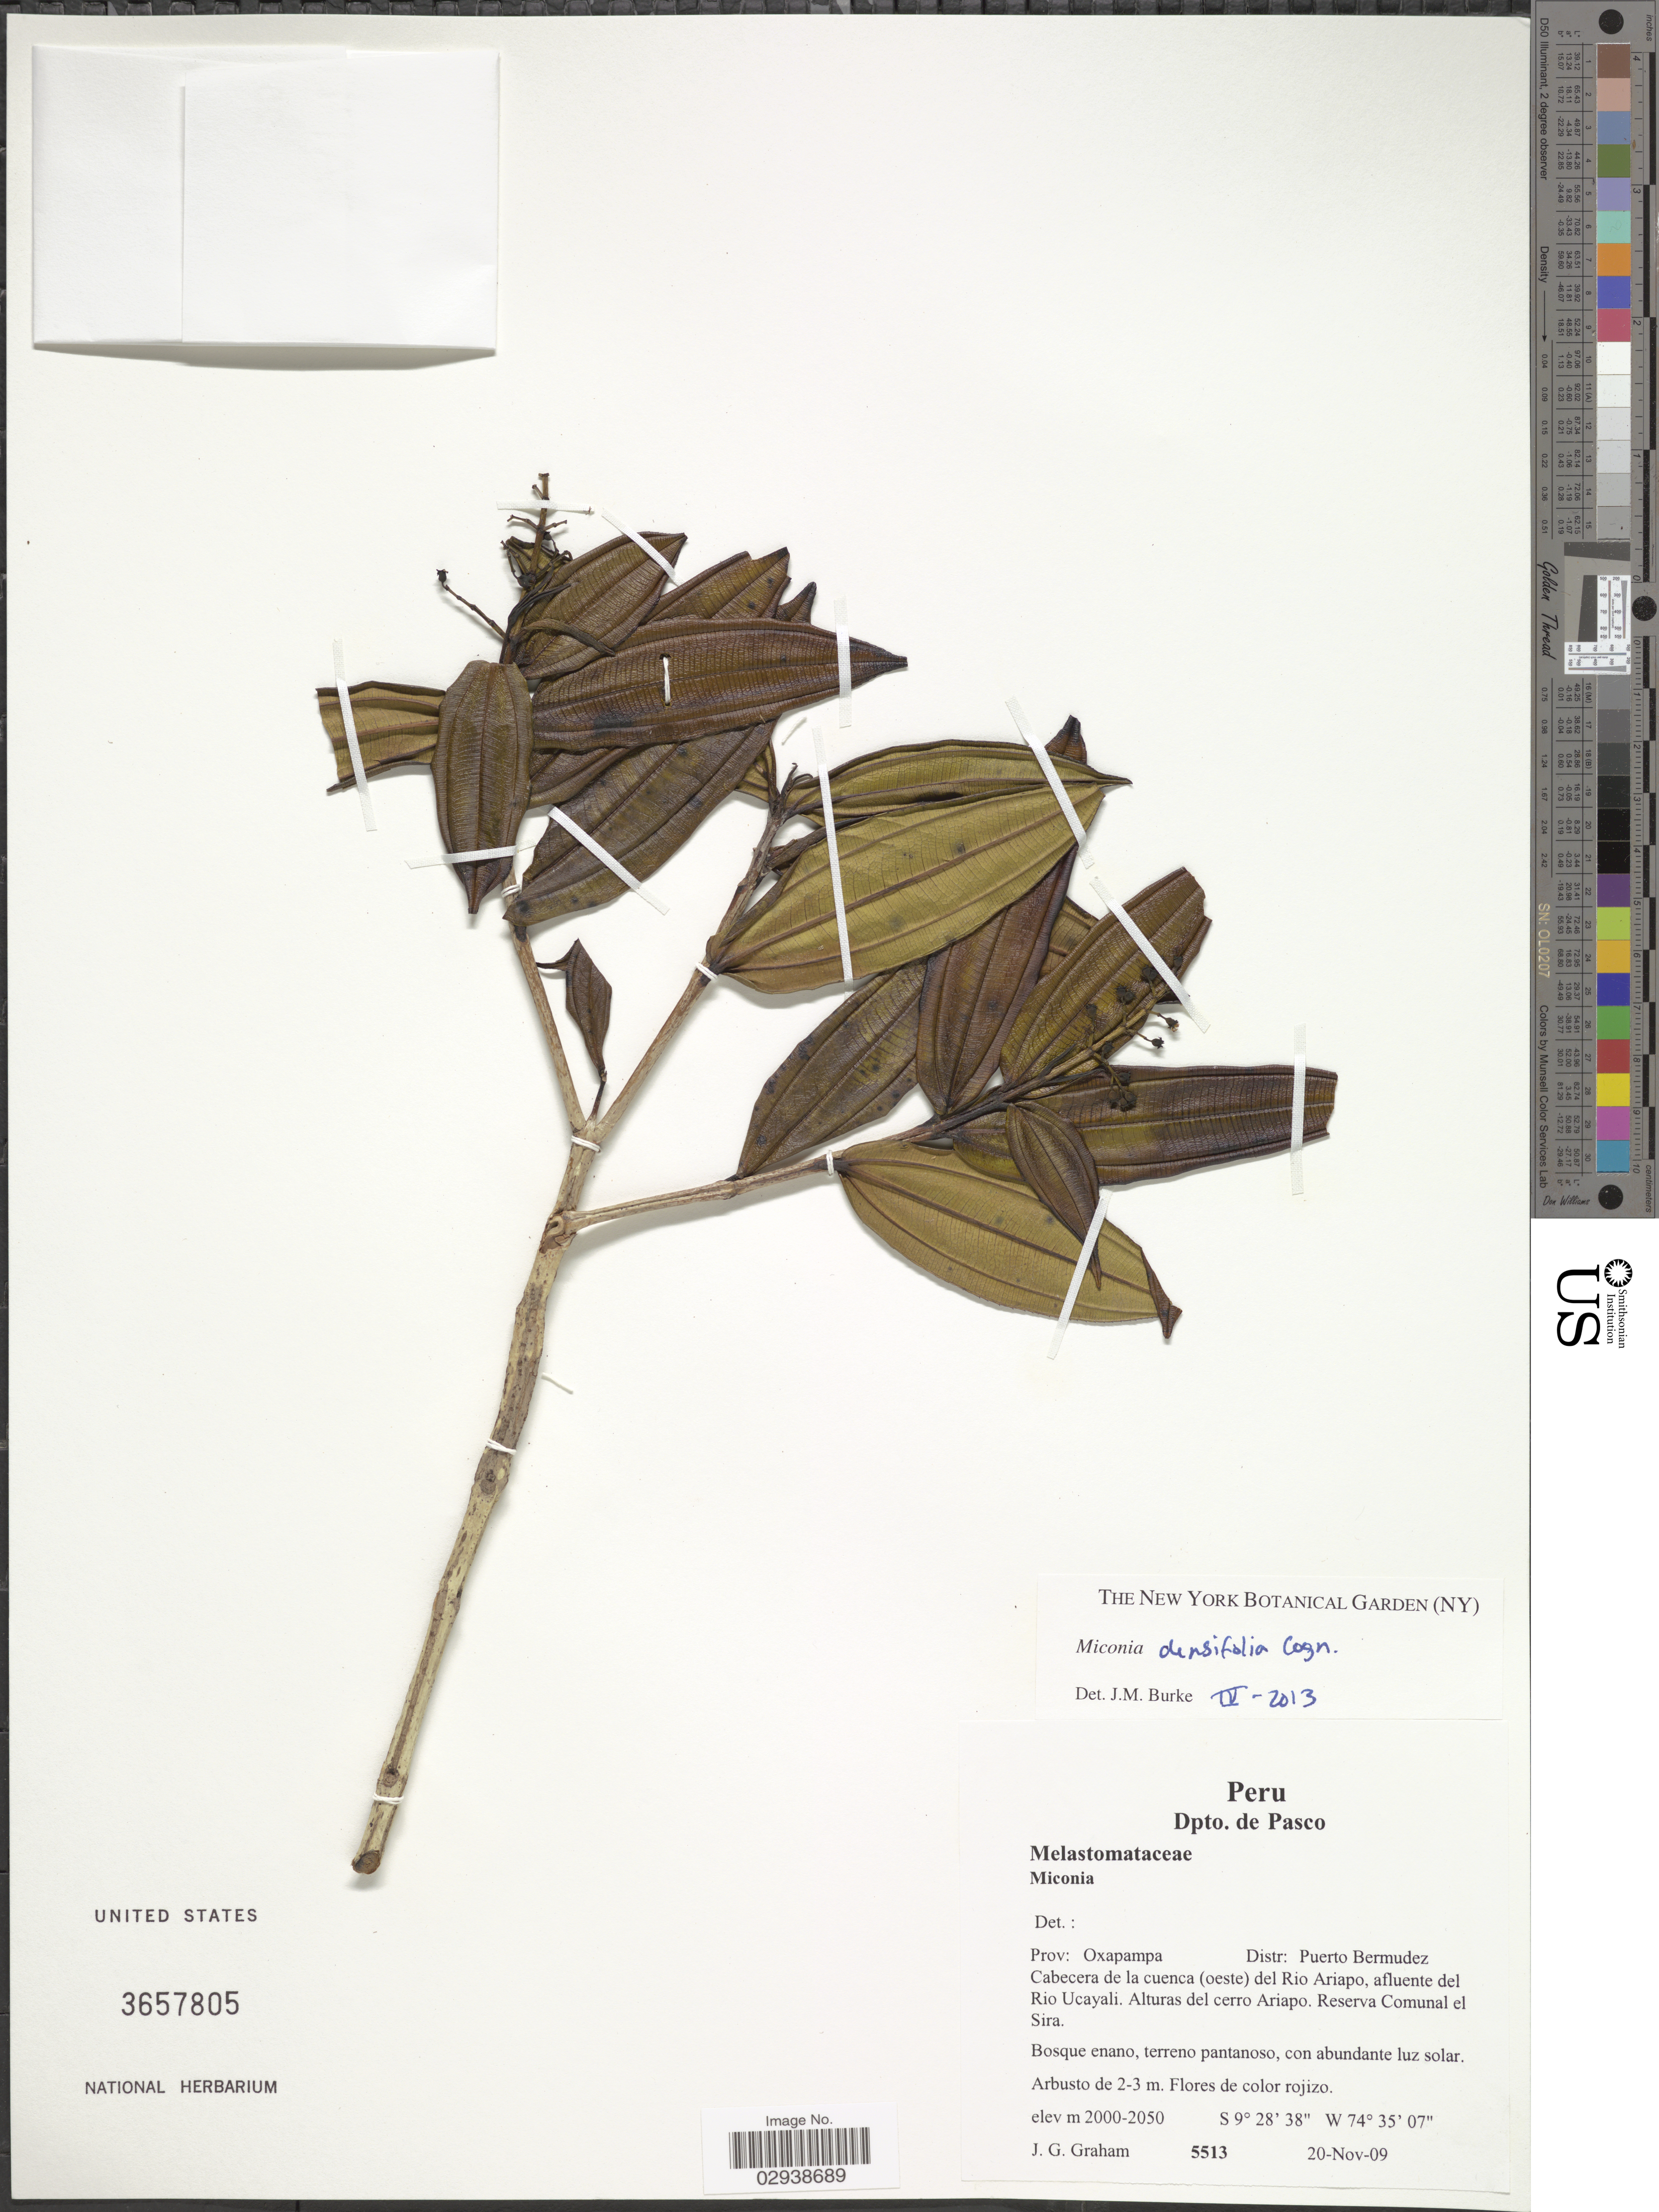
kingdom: Plantae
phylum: Tracheophyta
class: Magnoliopsida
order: Myrtales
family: Melastomataceae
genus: Miconia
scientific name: Miconia densifolia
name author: Cogn.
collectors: J. Graham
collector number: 5513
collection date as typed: Transcribed d/m/y: 20/11/9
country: Peru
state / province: Pasco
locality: Dpto. de Pasco, Prov: Oxapampa, Distr.: Puerto Bermudez, Cabecera de la cuenca (oeste) del Rio Ariapo, afluente del Rio Ucayali, Alturas del cerro Ariapo, Reserva Comunal el Sira.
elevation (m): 2000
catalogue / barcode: US 3657805